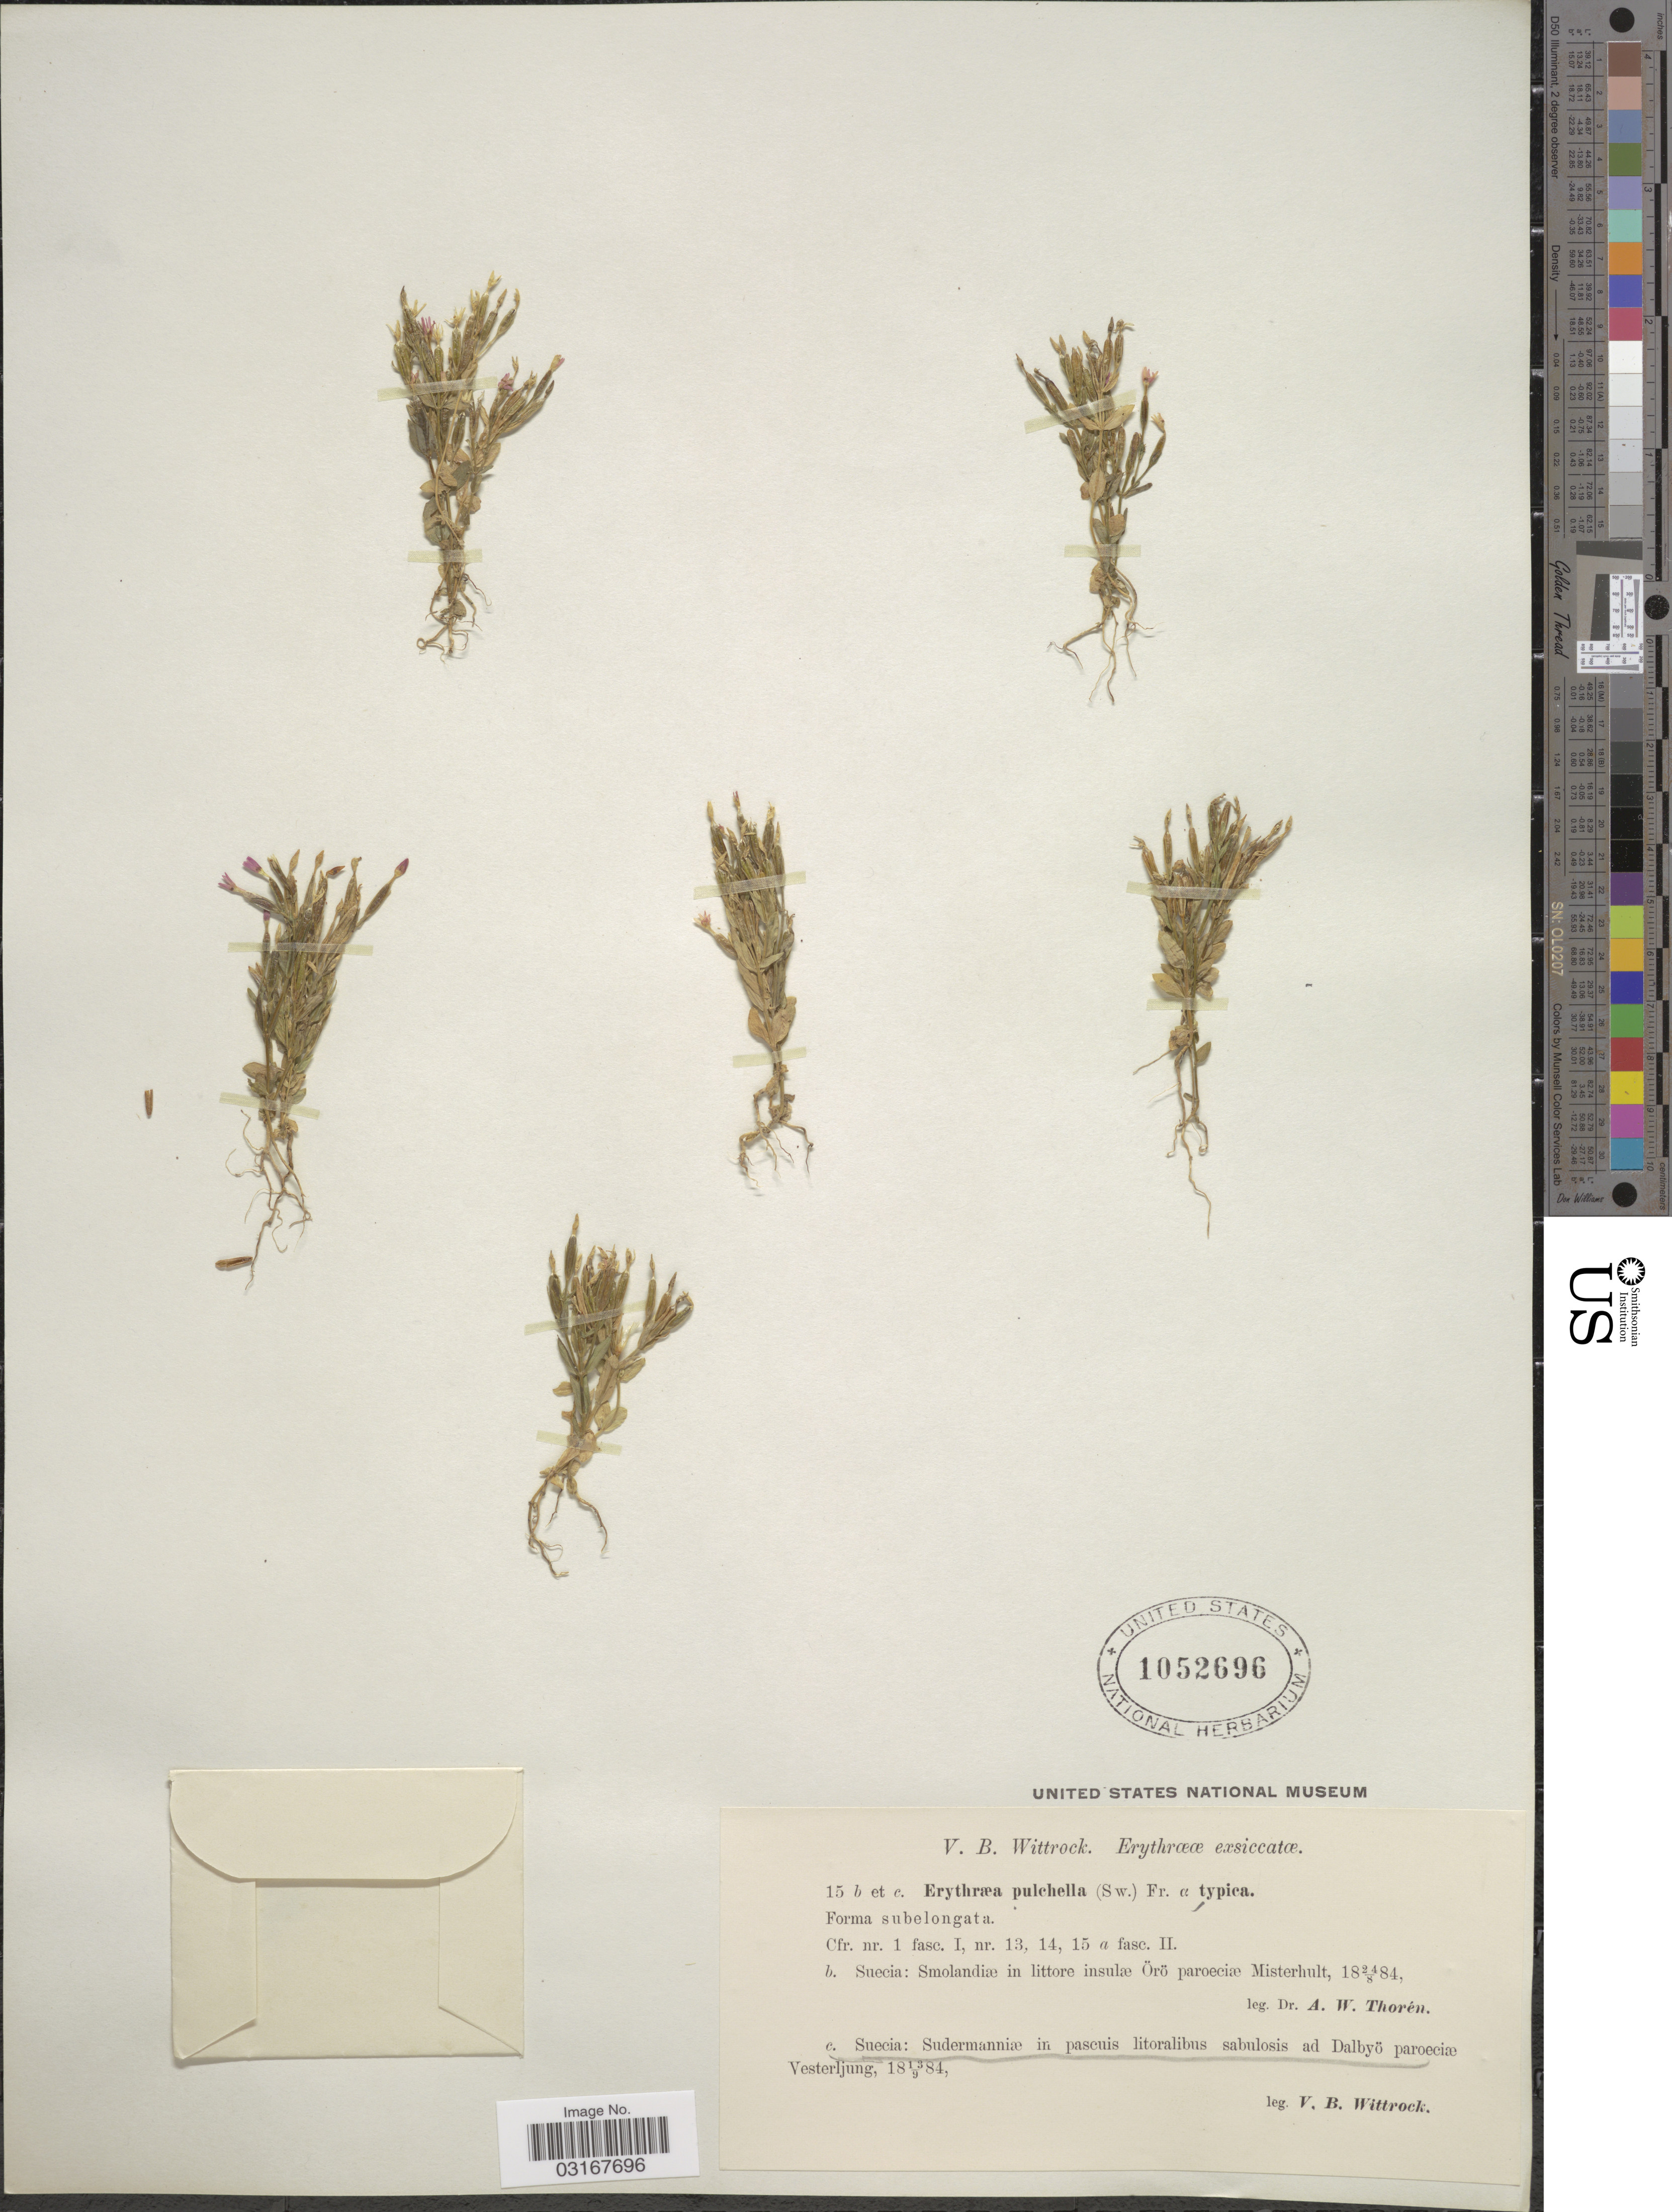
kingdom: Plantae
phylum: Tracheophyta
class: Magnoliopsida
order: Gentianales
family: Gentianaceae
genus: Centaurium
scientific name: Centaurium pulchellum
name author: (Sw.) Druce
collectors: V. Wittrock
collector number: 15c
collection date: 1884-09-13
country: Sweden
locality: Suecia: Sudermanniæ in pascuis litoralibus sabulosis ad Dalbyö paroeciæ Vesterljung.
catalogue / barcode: US 1052696